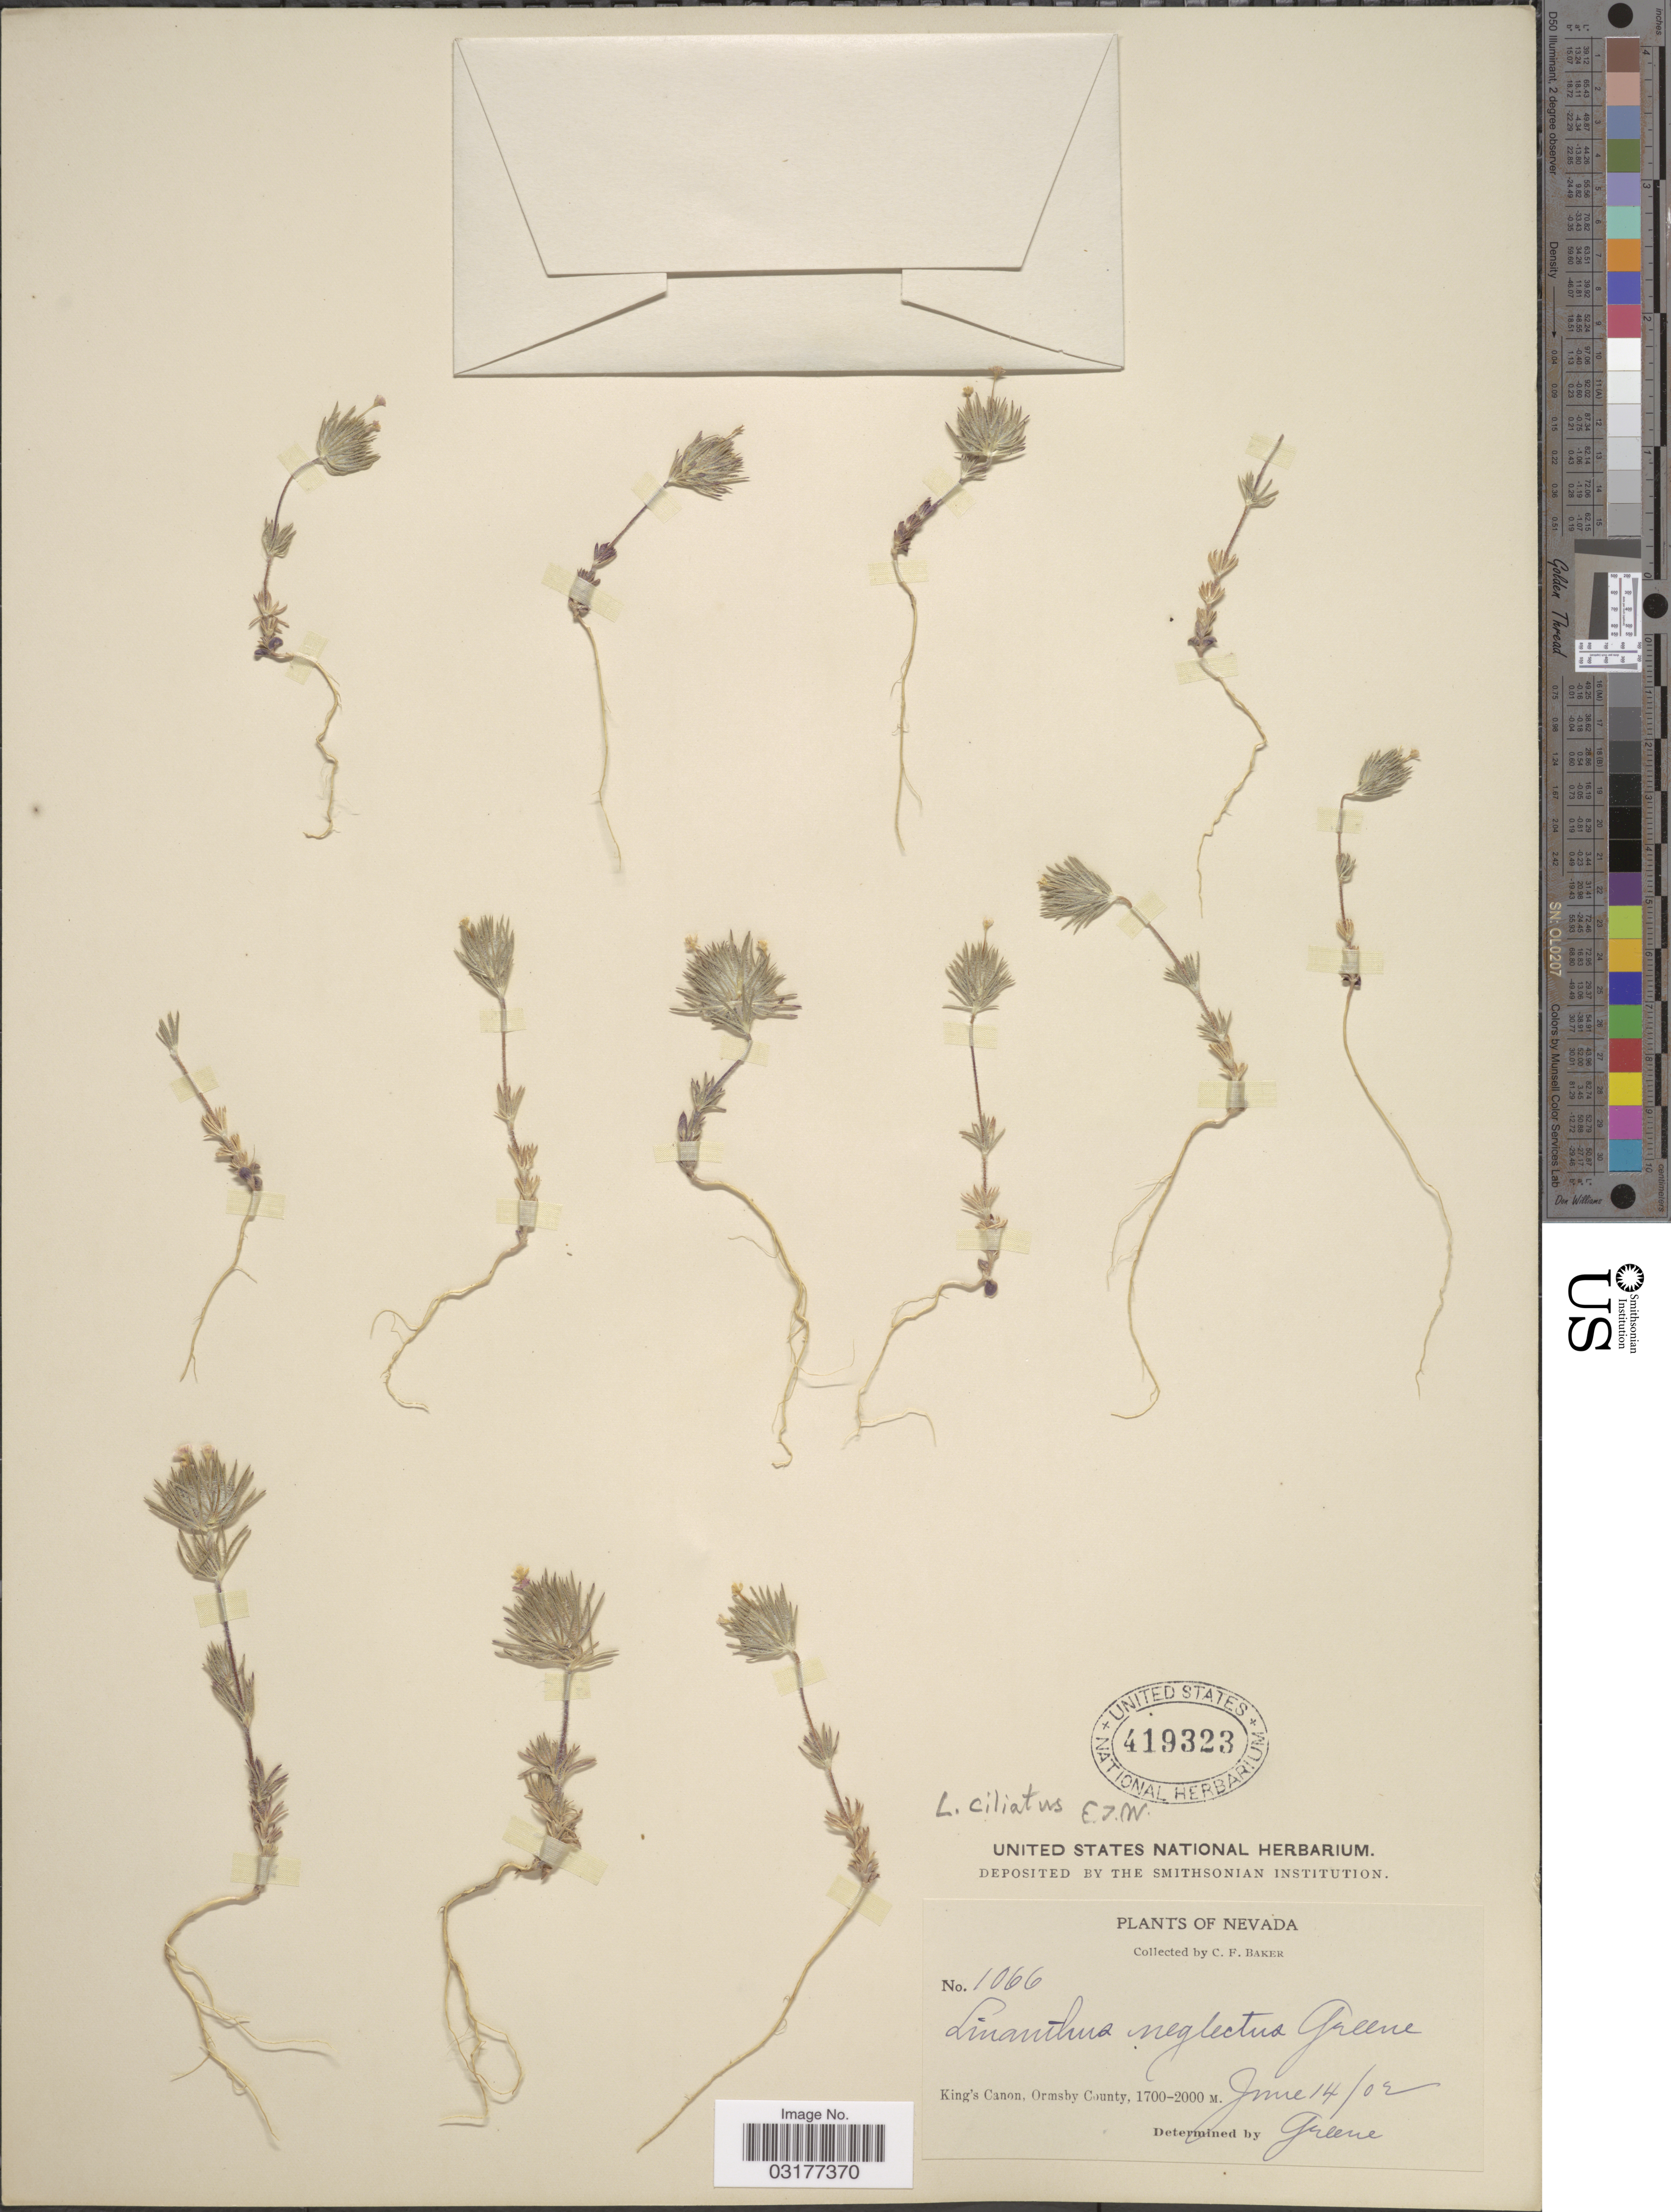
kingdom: Plantae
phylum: Tracheophyta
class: Magnoliopsida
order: Ericales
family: Polemoniaceae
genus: Leptosiphon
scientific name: Leptosiphon ciliatus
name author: (Benth.) Jeps.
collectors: C. F. Baker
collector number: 1066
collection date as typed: Transcribed d/m/y: 14/6/2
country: United States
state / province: Nevada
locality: King's Canon, Ormsby County.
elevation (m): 1700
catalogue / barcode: US 419323